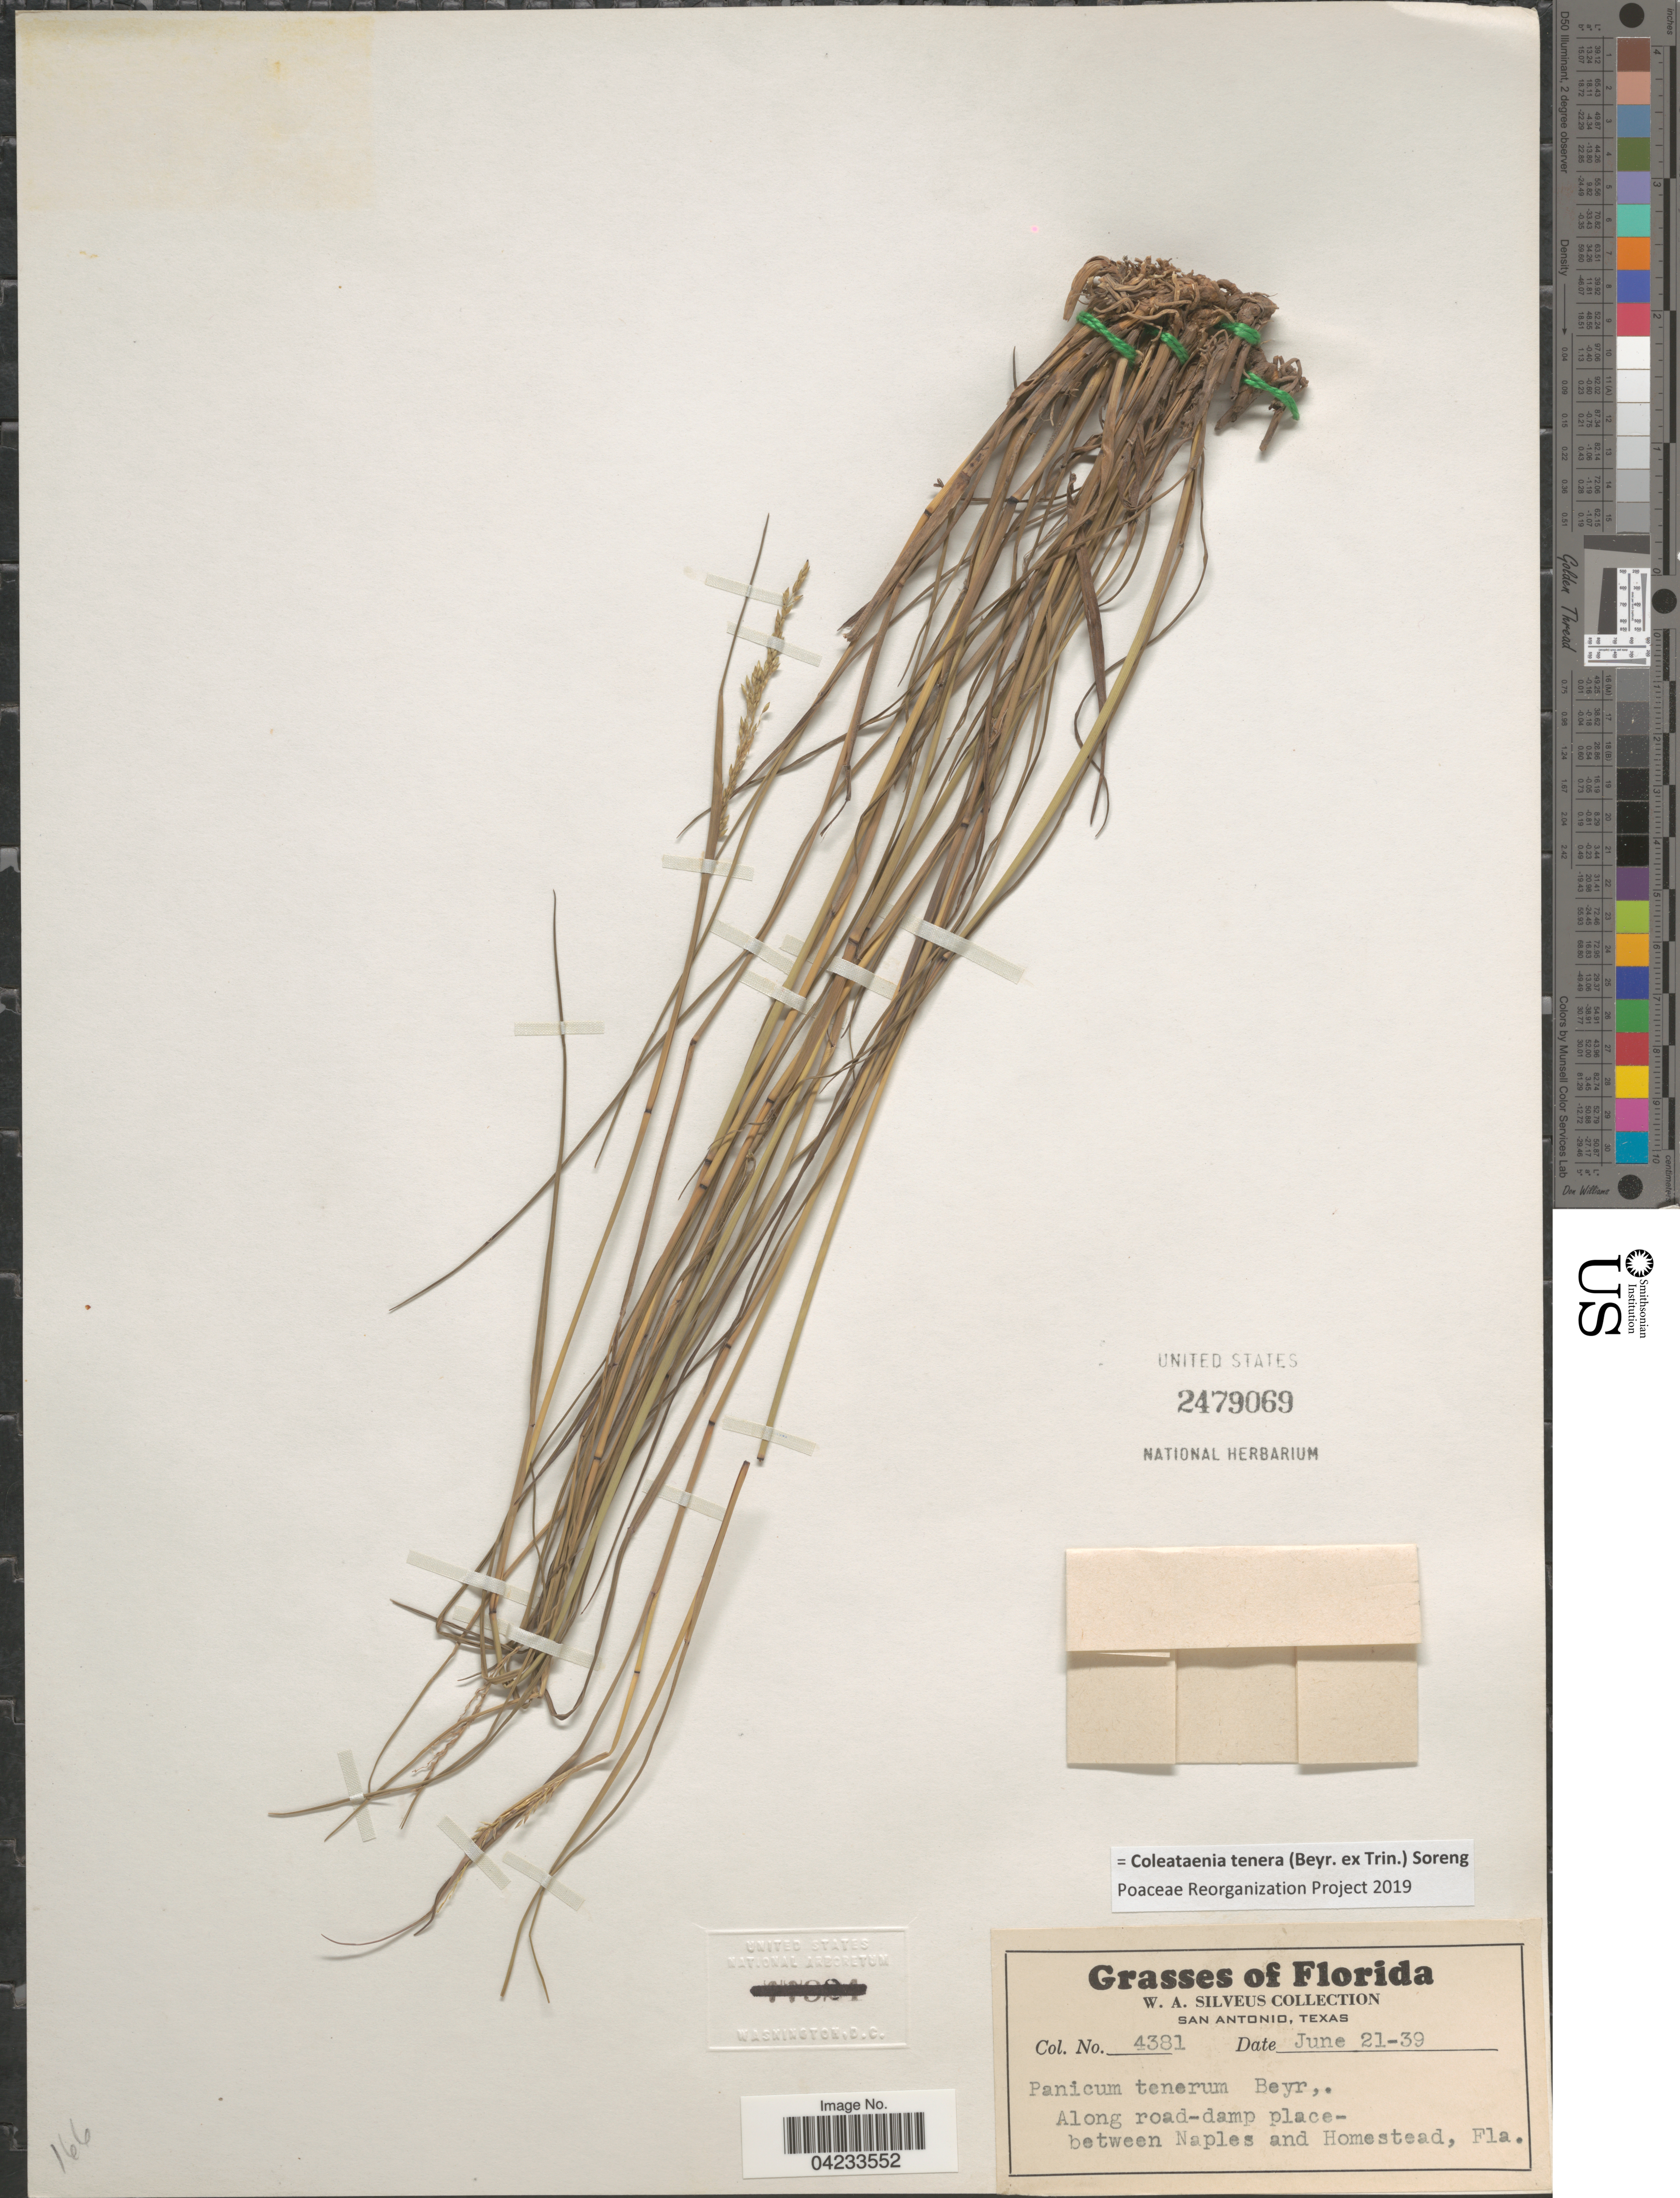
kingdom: Plantae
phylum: Tracheophyta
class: Liliopsida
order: Poales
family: Poaceae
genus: Coleataenia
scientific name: Coleataenia tenera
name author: (Beyr. ex Trin.) Soreng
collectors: W. Silveus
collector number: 4381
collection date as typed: Transcribed d/m/y: 21/6/39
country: United States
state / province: Florida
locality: Along road-damp place- between Naples and Homestead.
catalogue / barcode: US 2479069